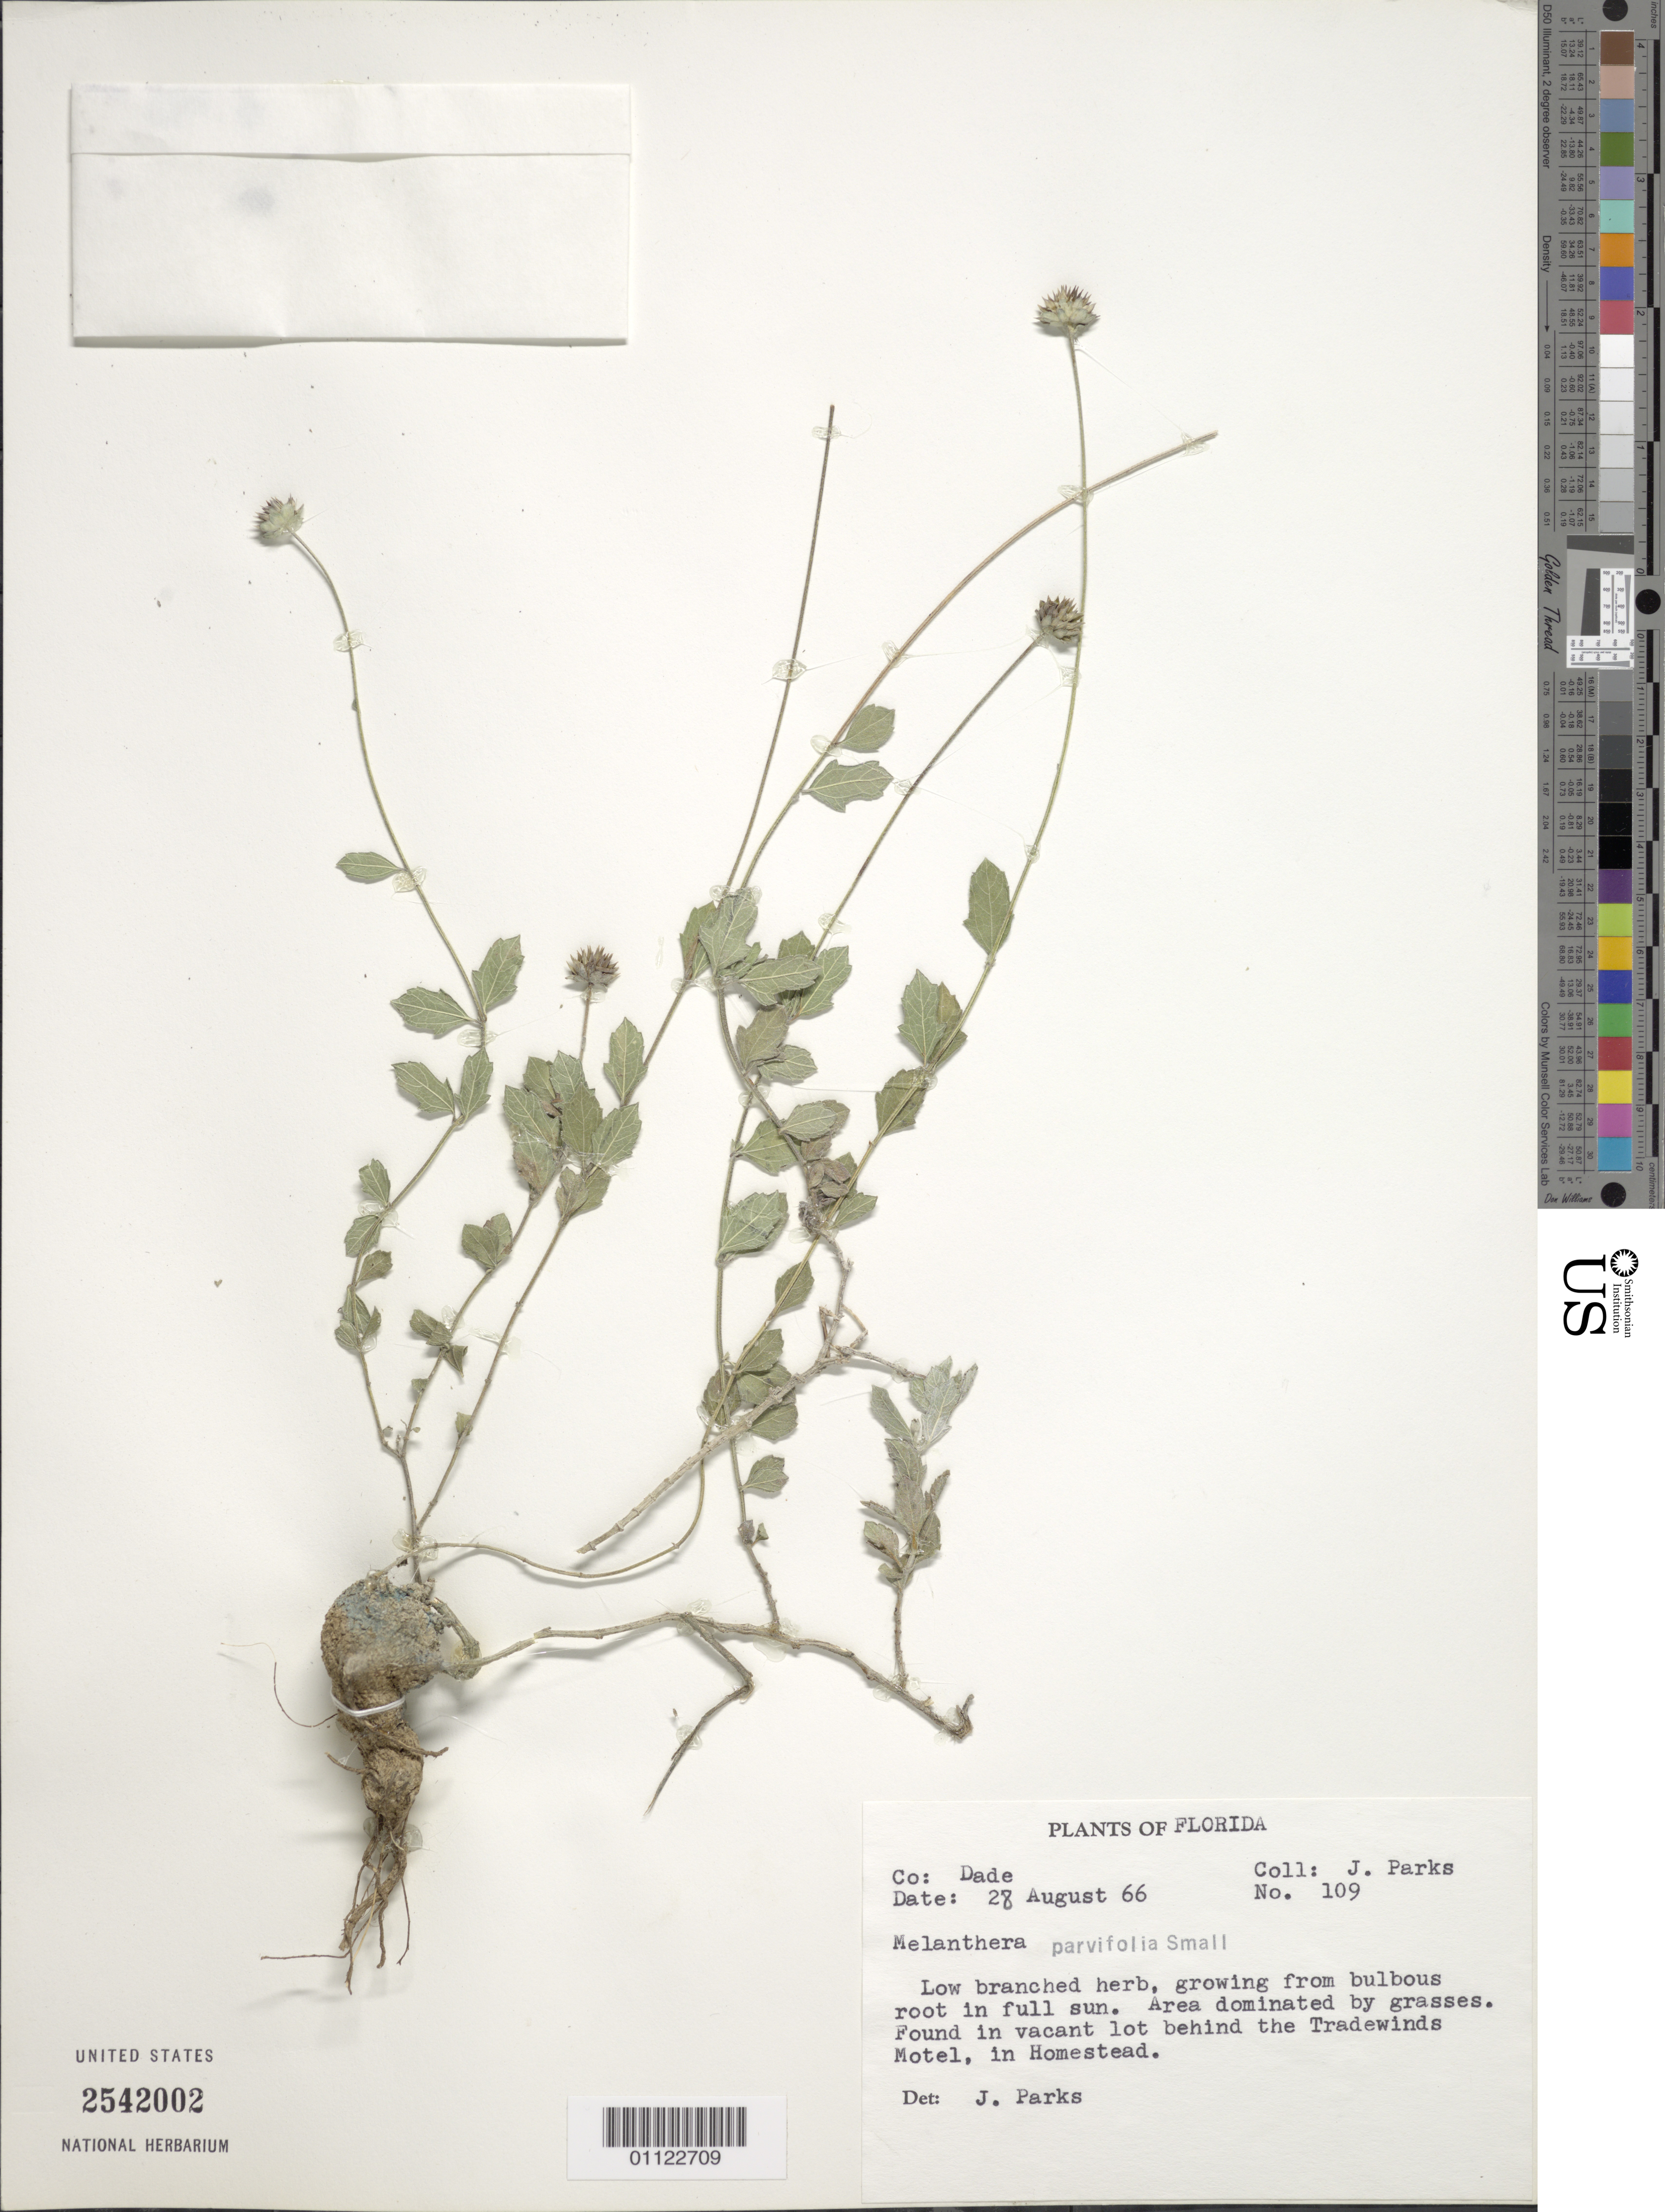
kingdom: Plantae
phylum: Tracheophyta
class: Magnoliopsida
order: Asterales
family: Asteraceae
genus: Melanthera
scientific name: Melanthera parvifolia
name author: Small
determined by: Parks, J.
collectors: J. Parks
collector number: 109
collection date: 1966-08-28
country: United States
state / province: Florida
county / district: Dade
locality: Found in vacant lot behind the Tradewins Motel, in Homestead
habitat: vacant lot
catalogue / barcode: US 2542002